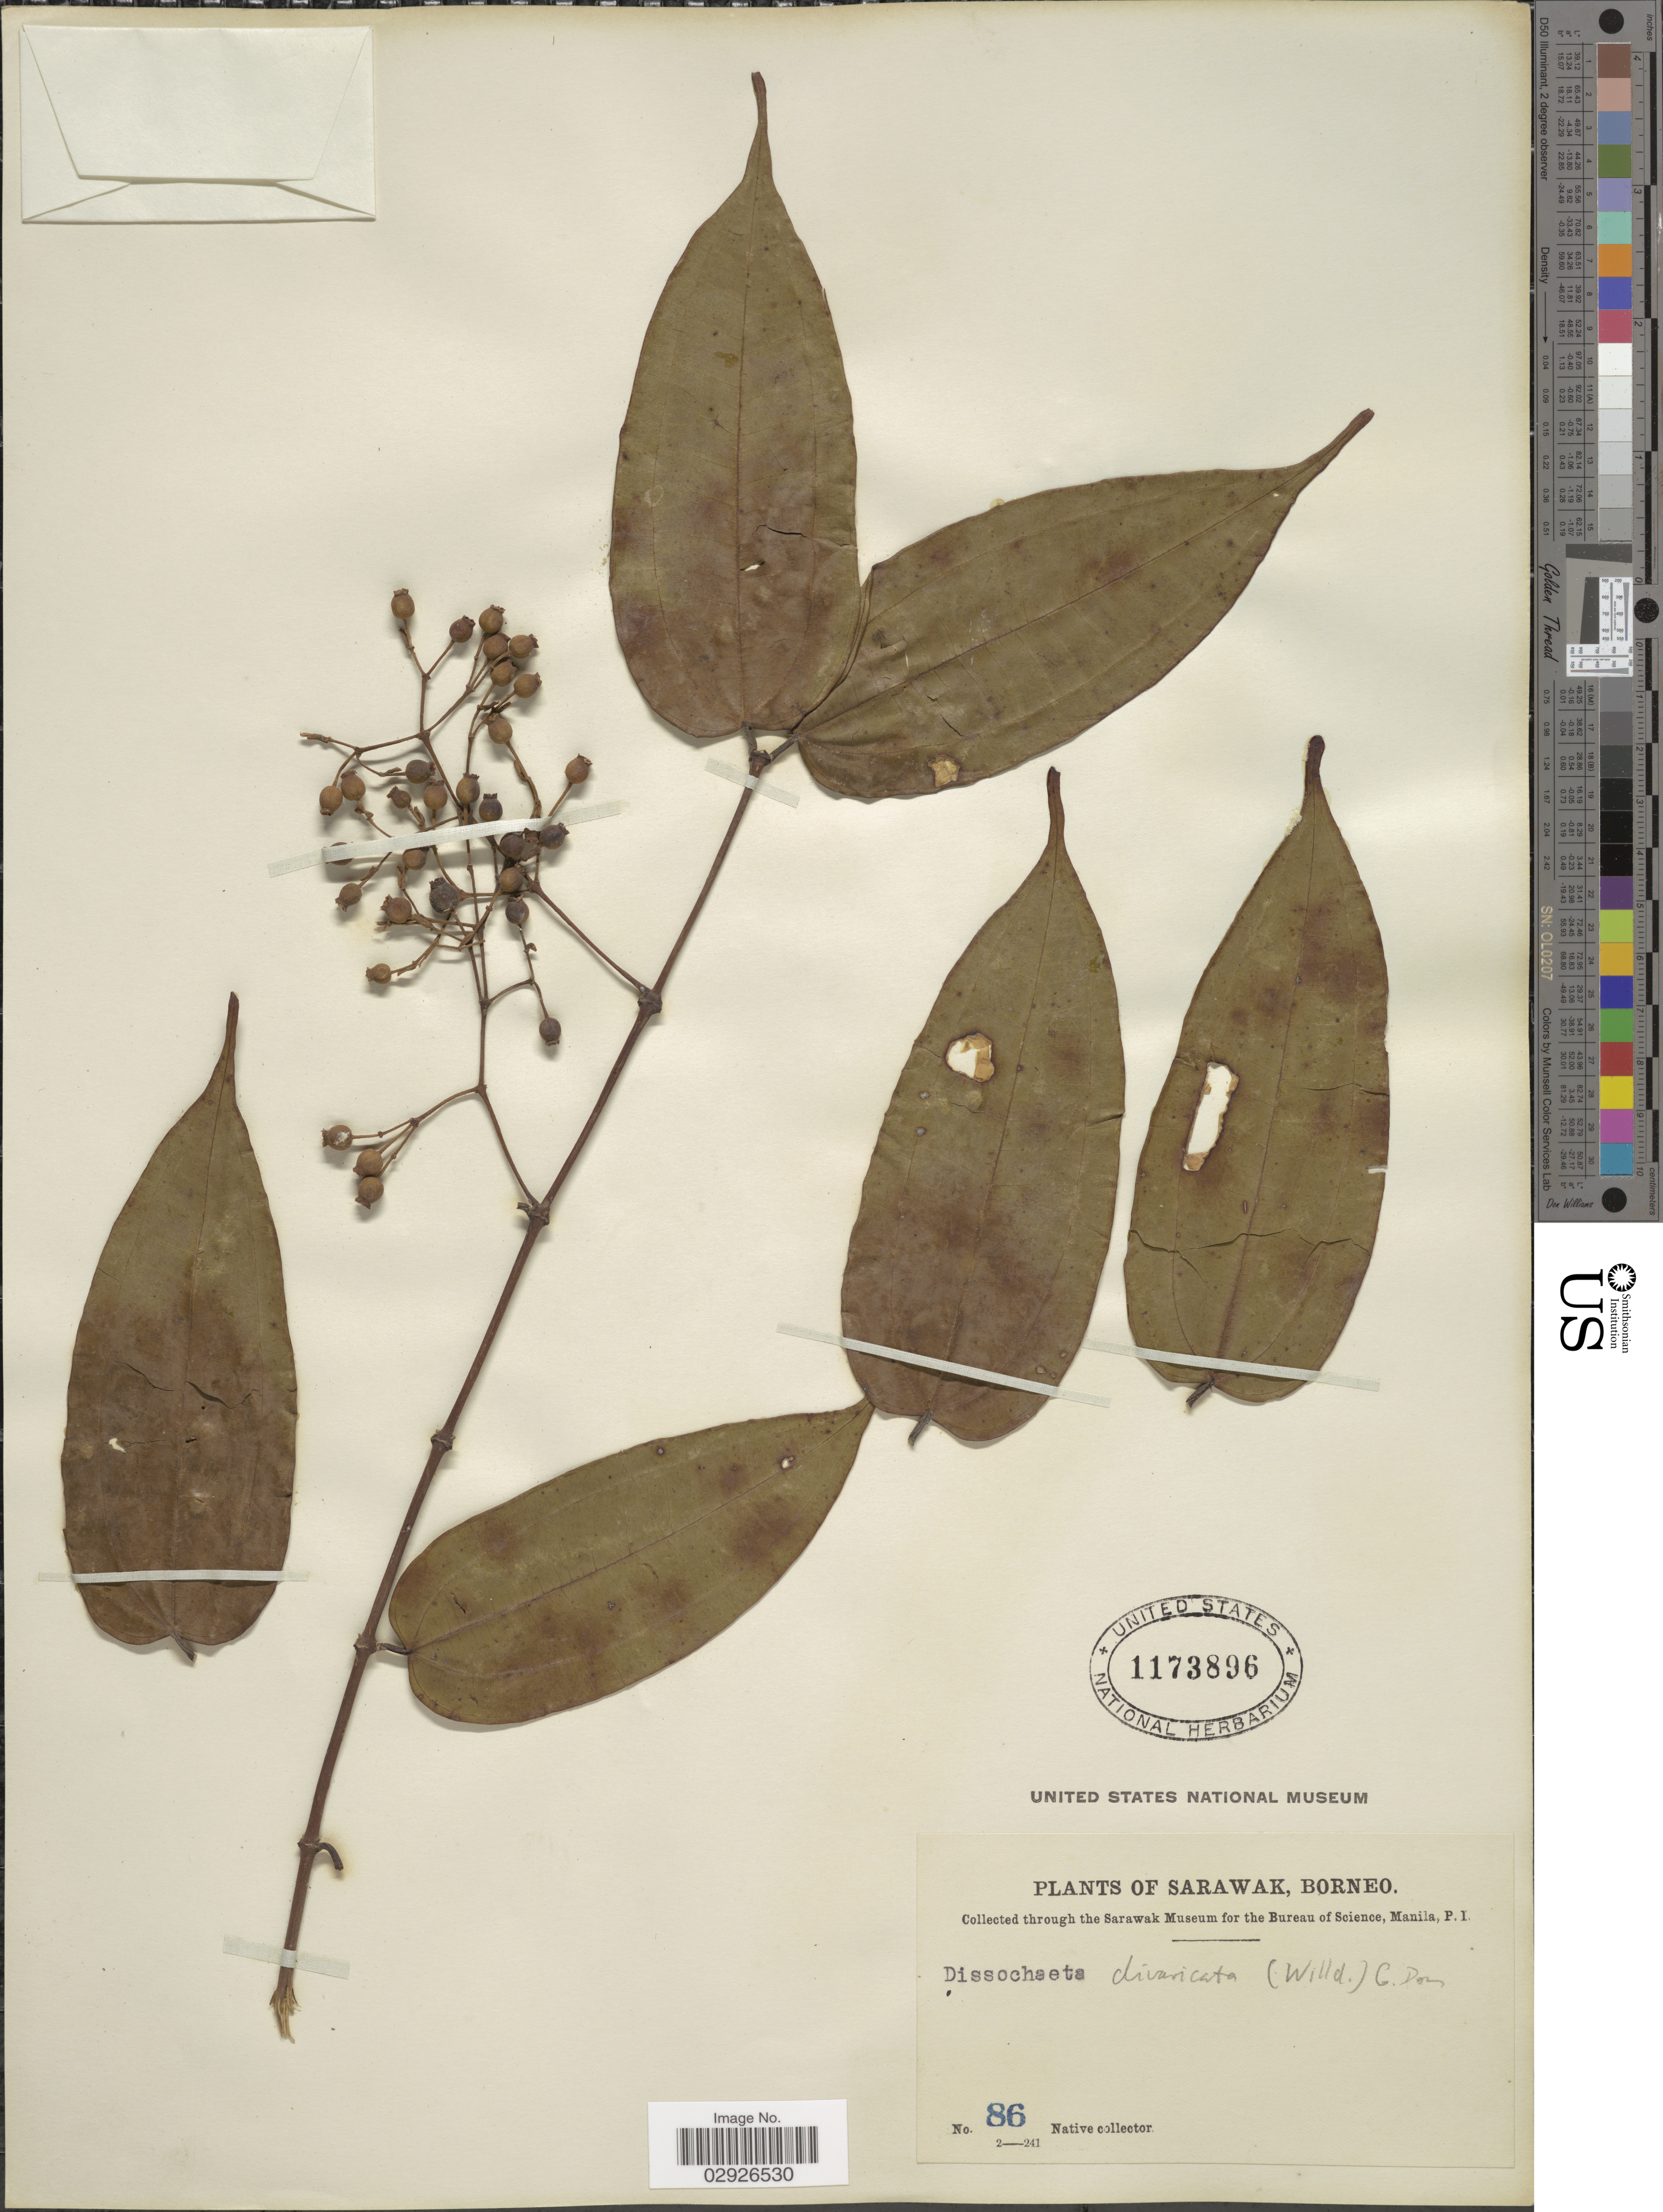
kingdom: Plantae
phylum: Tracheophyta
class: Magnoliopsida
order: Myrtales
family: Melastomataceae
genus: Diplectria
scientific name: Diplectria divaricata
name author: (Willd.) Kuntze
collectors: Native collector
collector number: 86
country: Malaysia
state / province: Sarawak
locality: Borneo.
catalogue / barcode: US 1173896